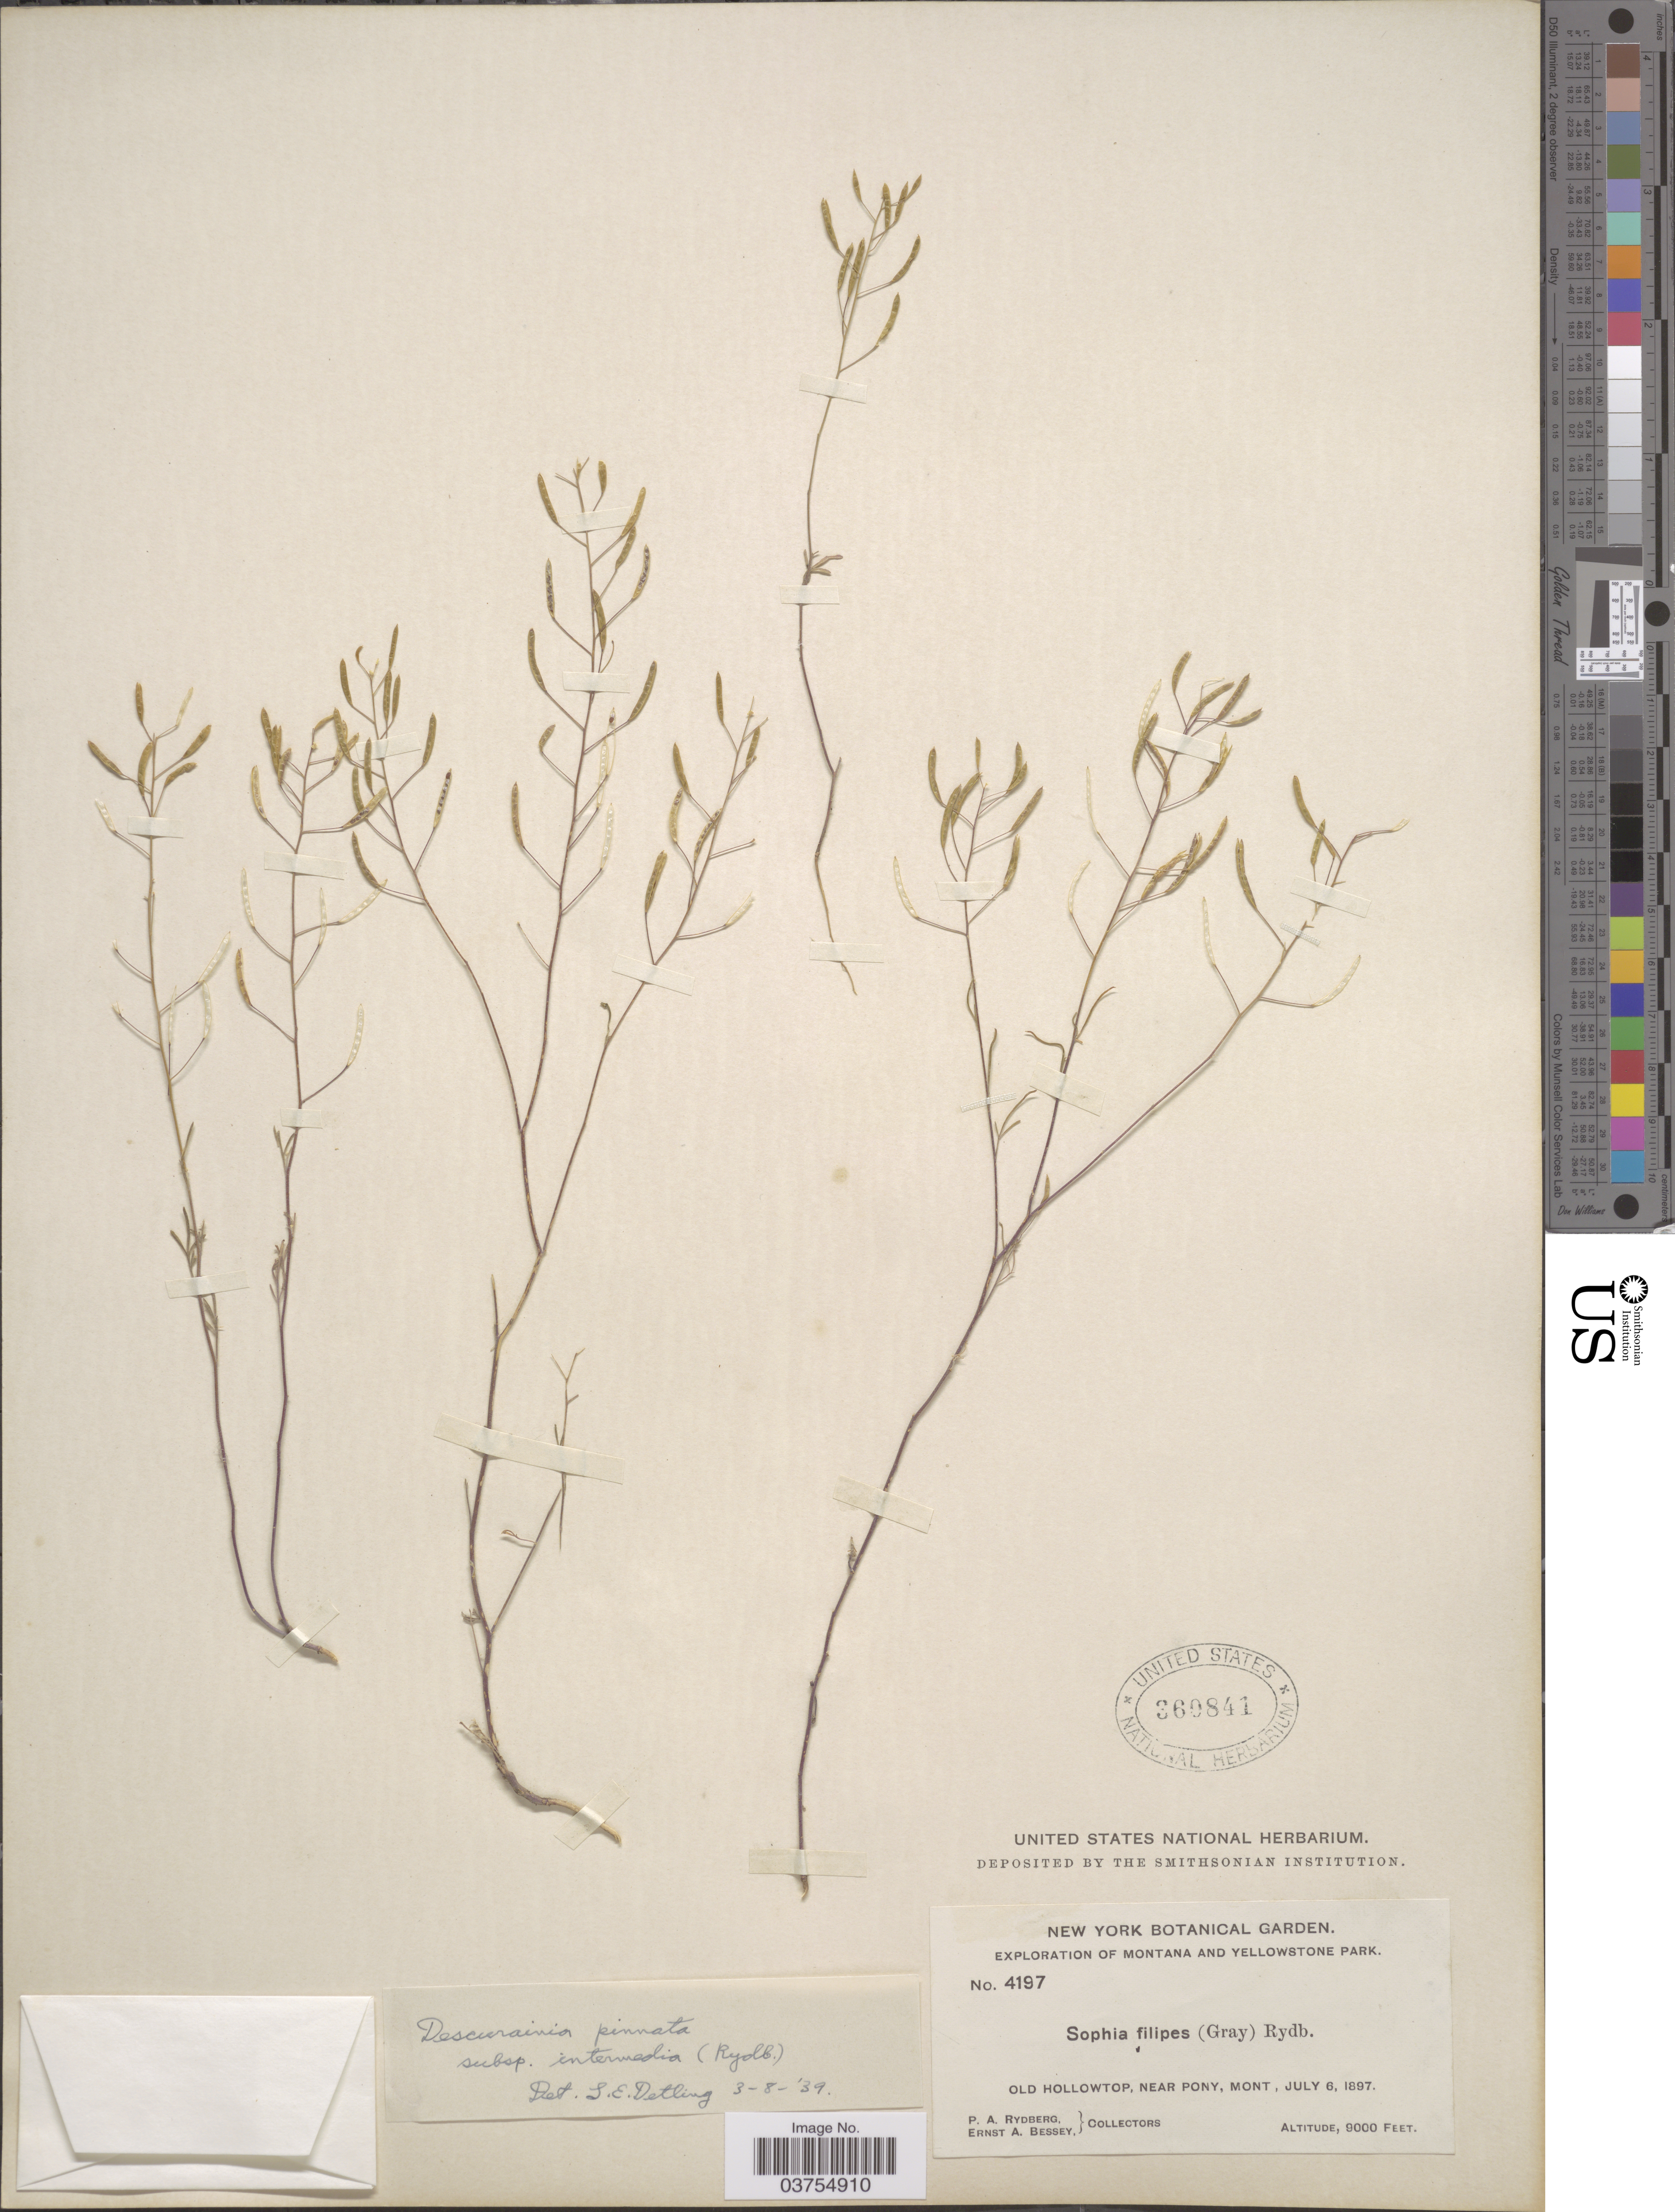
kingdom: Plantae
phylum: Tracheophyta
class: Magnoliopsida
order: Brassicales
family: Brassicaceae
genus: Descurainia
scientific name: Descurainia pinnata subsp. intermedia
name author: (Rydb.) Detling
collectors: P. A. Rydberg & E. A. Bessey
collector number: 4197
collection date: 1897-07-06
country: United States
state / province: Montana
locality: Old Hollowtop, near Pony.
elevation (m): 2743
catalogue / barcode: US 360841